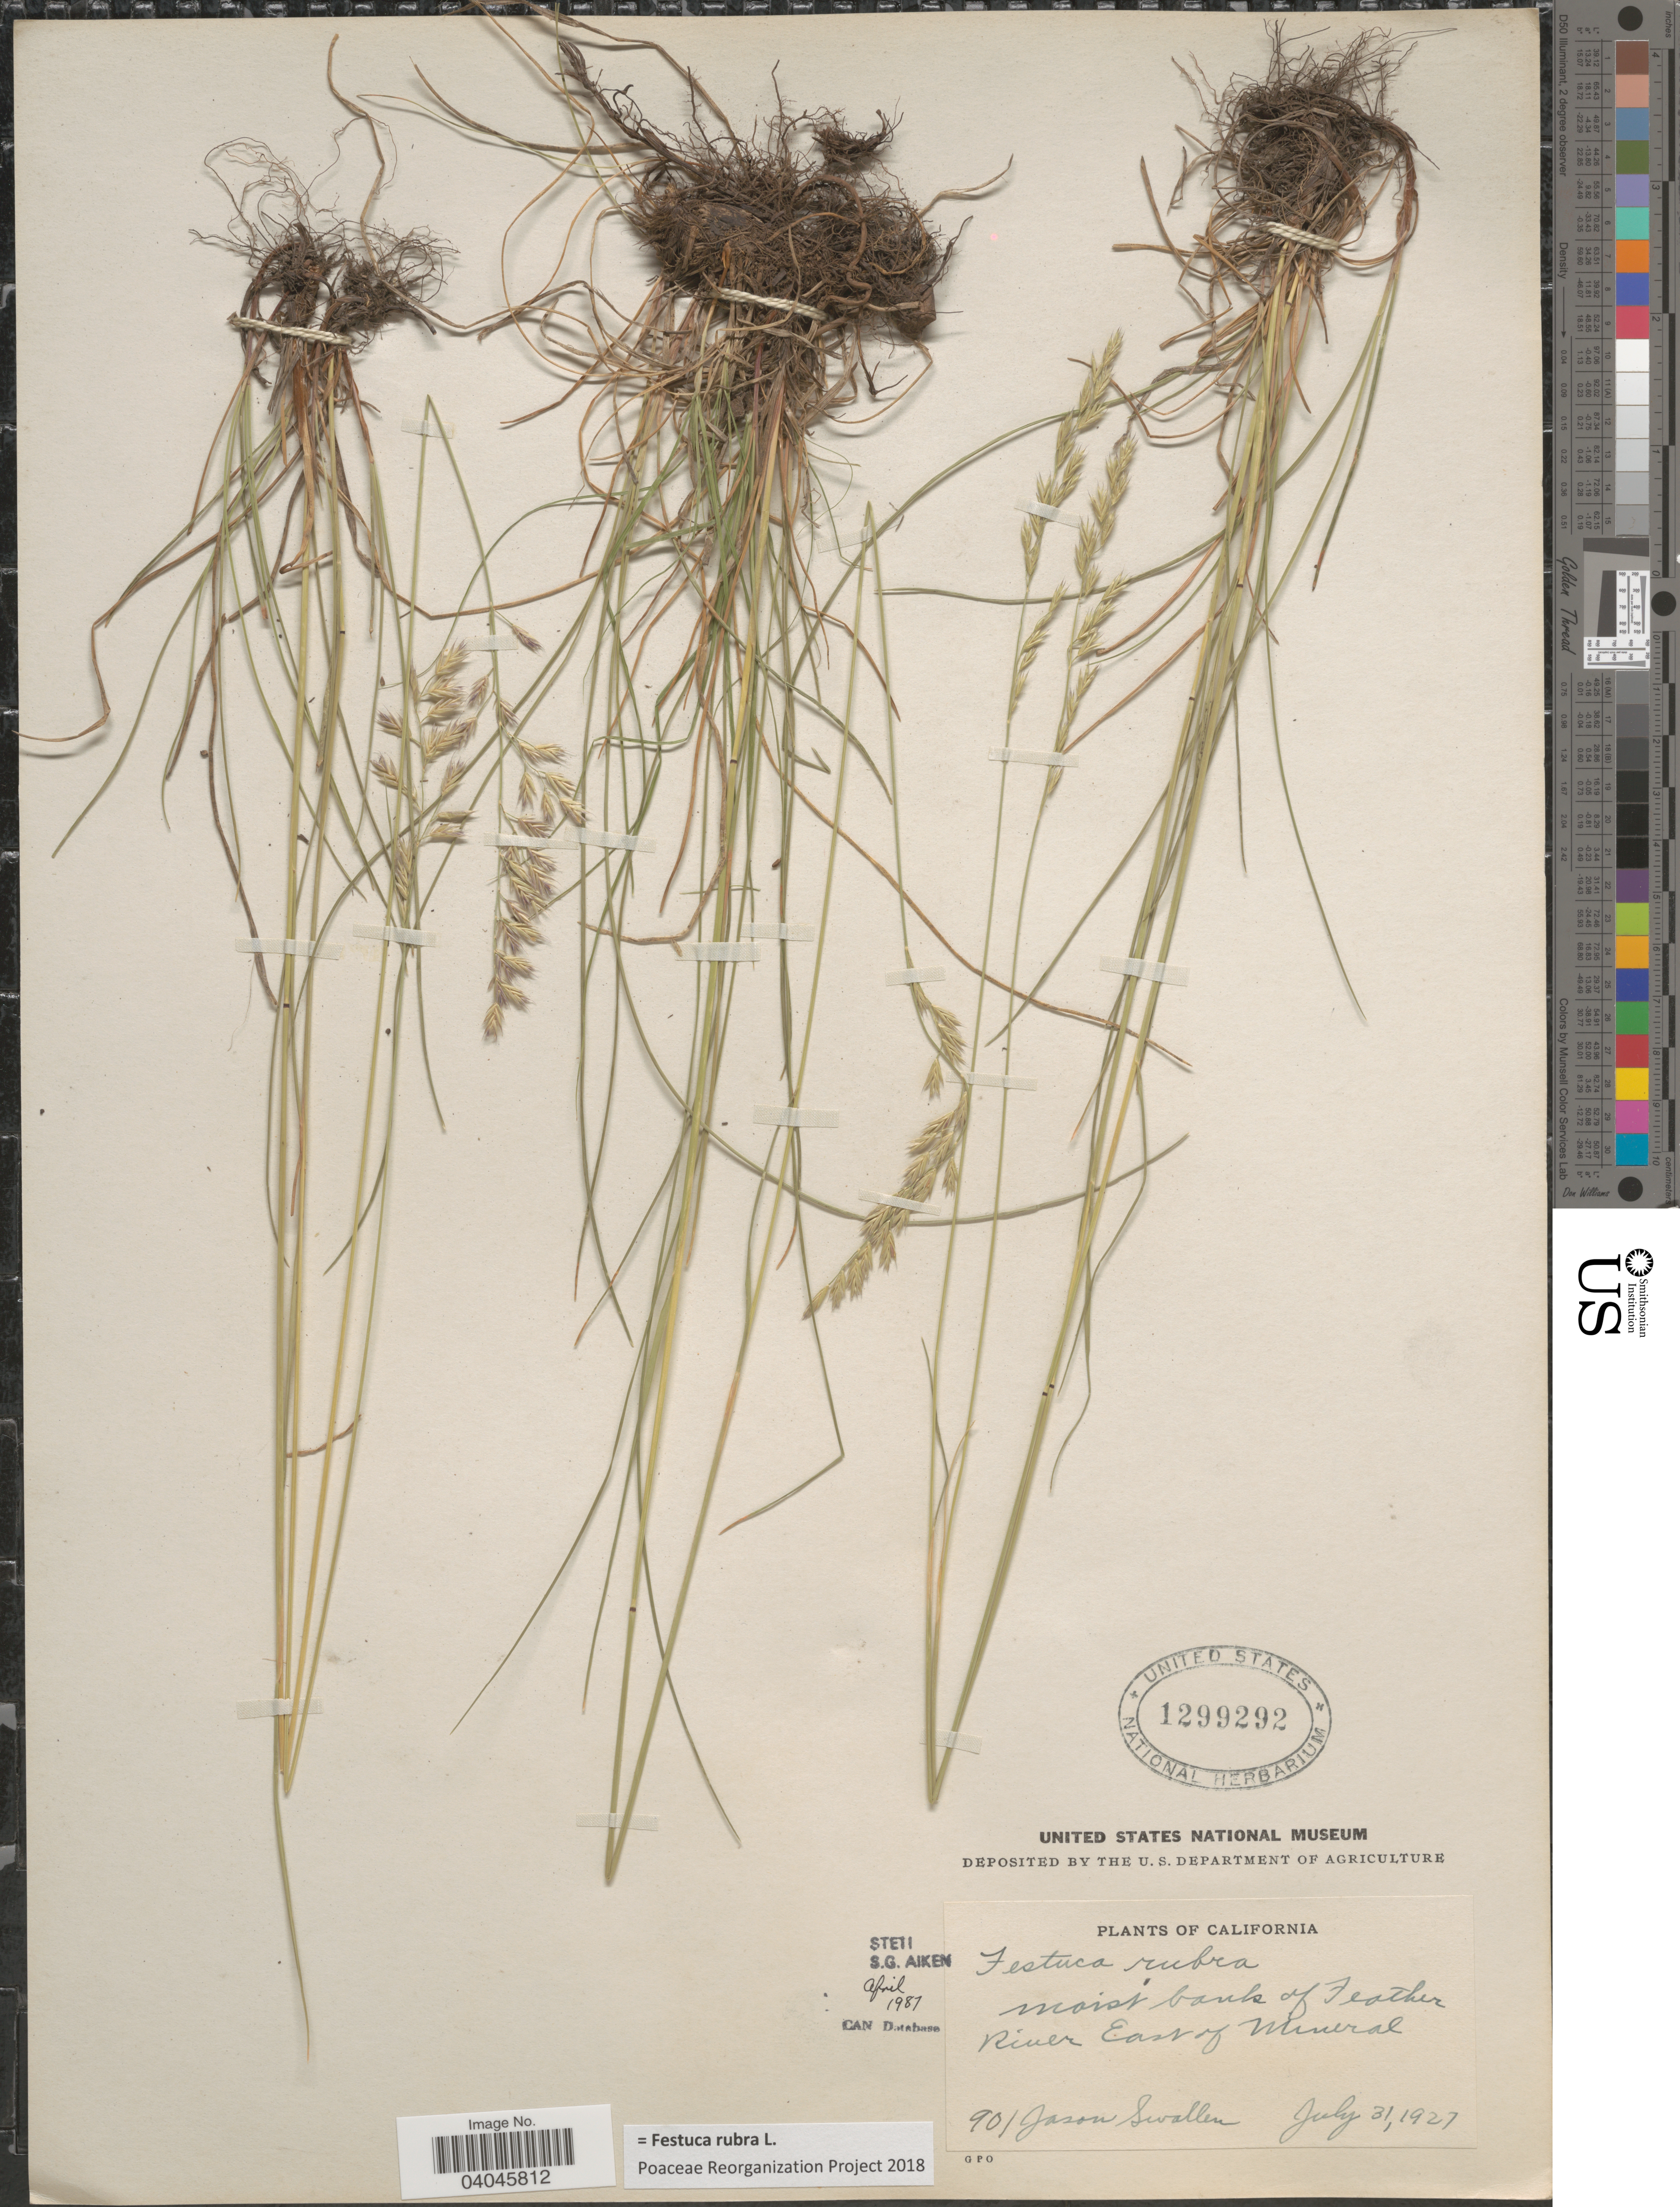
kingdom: Plantae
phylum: Tracheophyta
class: Liliopsida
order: Poales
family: Poaceae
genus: Festuca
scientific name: Festuca rubra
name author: L.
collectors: J. R. Swallen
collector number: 901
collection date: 1927-07-31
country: United States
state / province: California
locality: Moist bank of Feather River East of Mineral.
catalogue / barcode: US 1299292